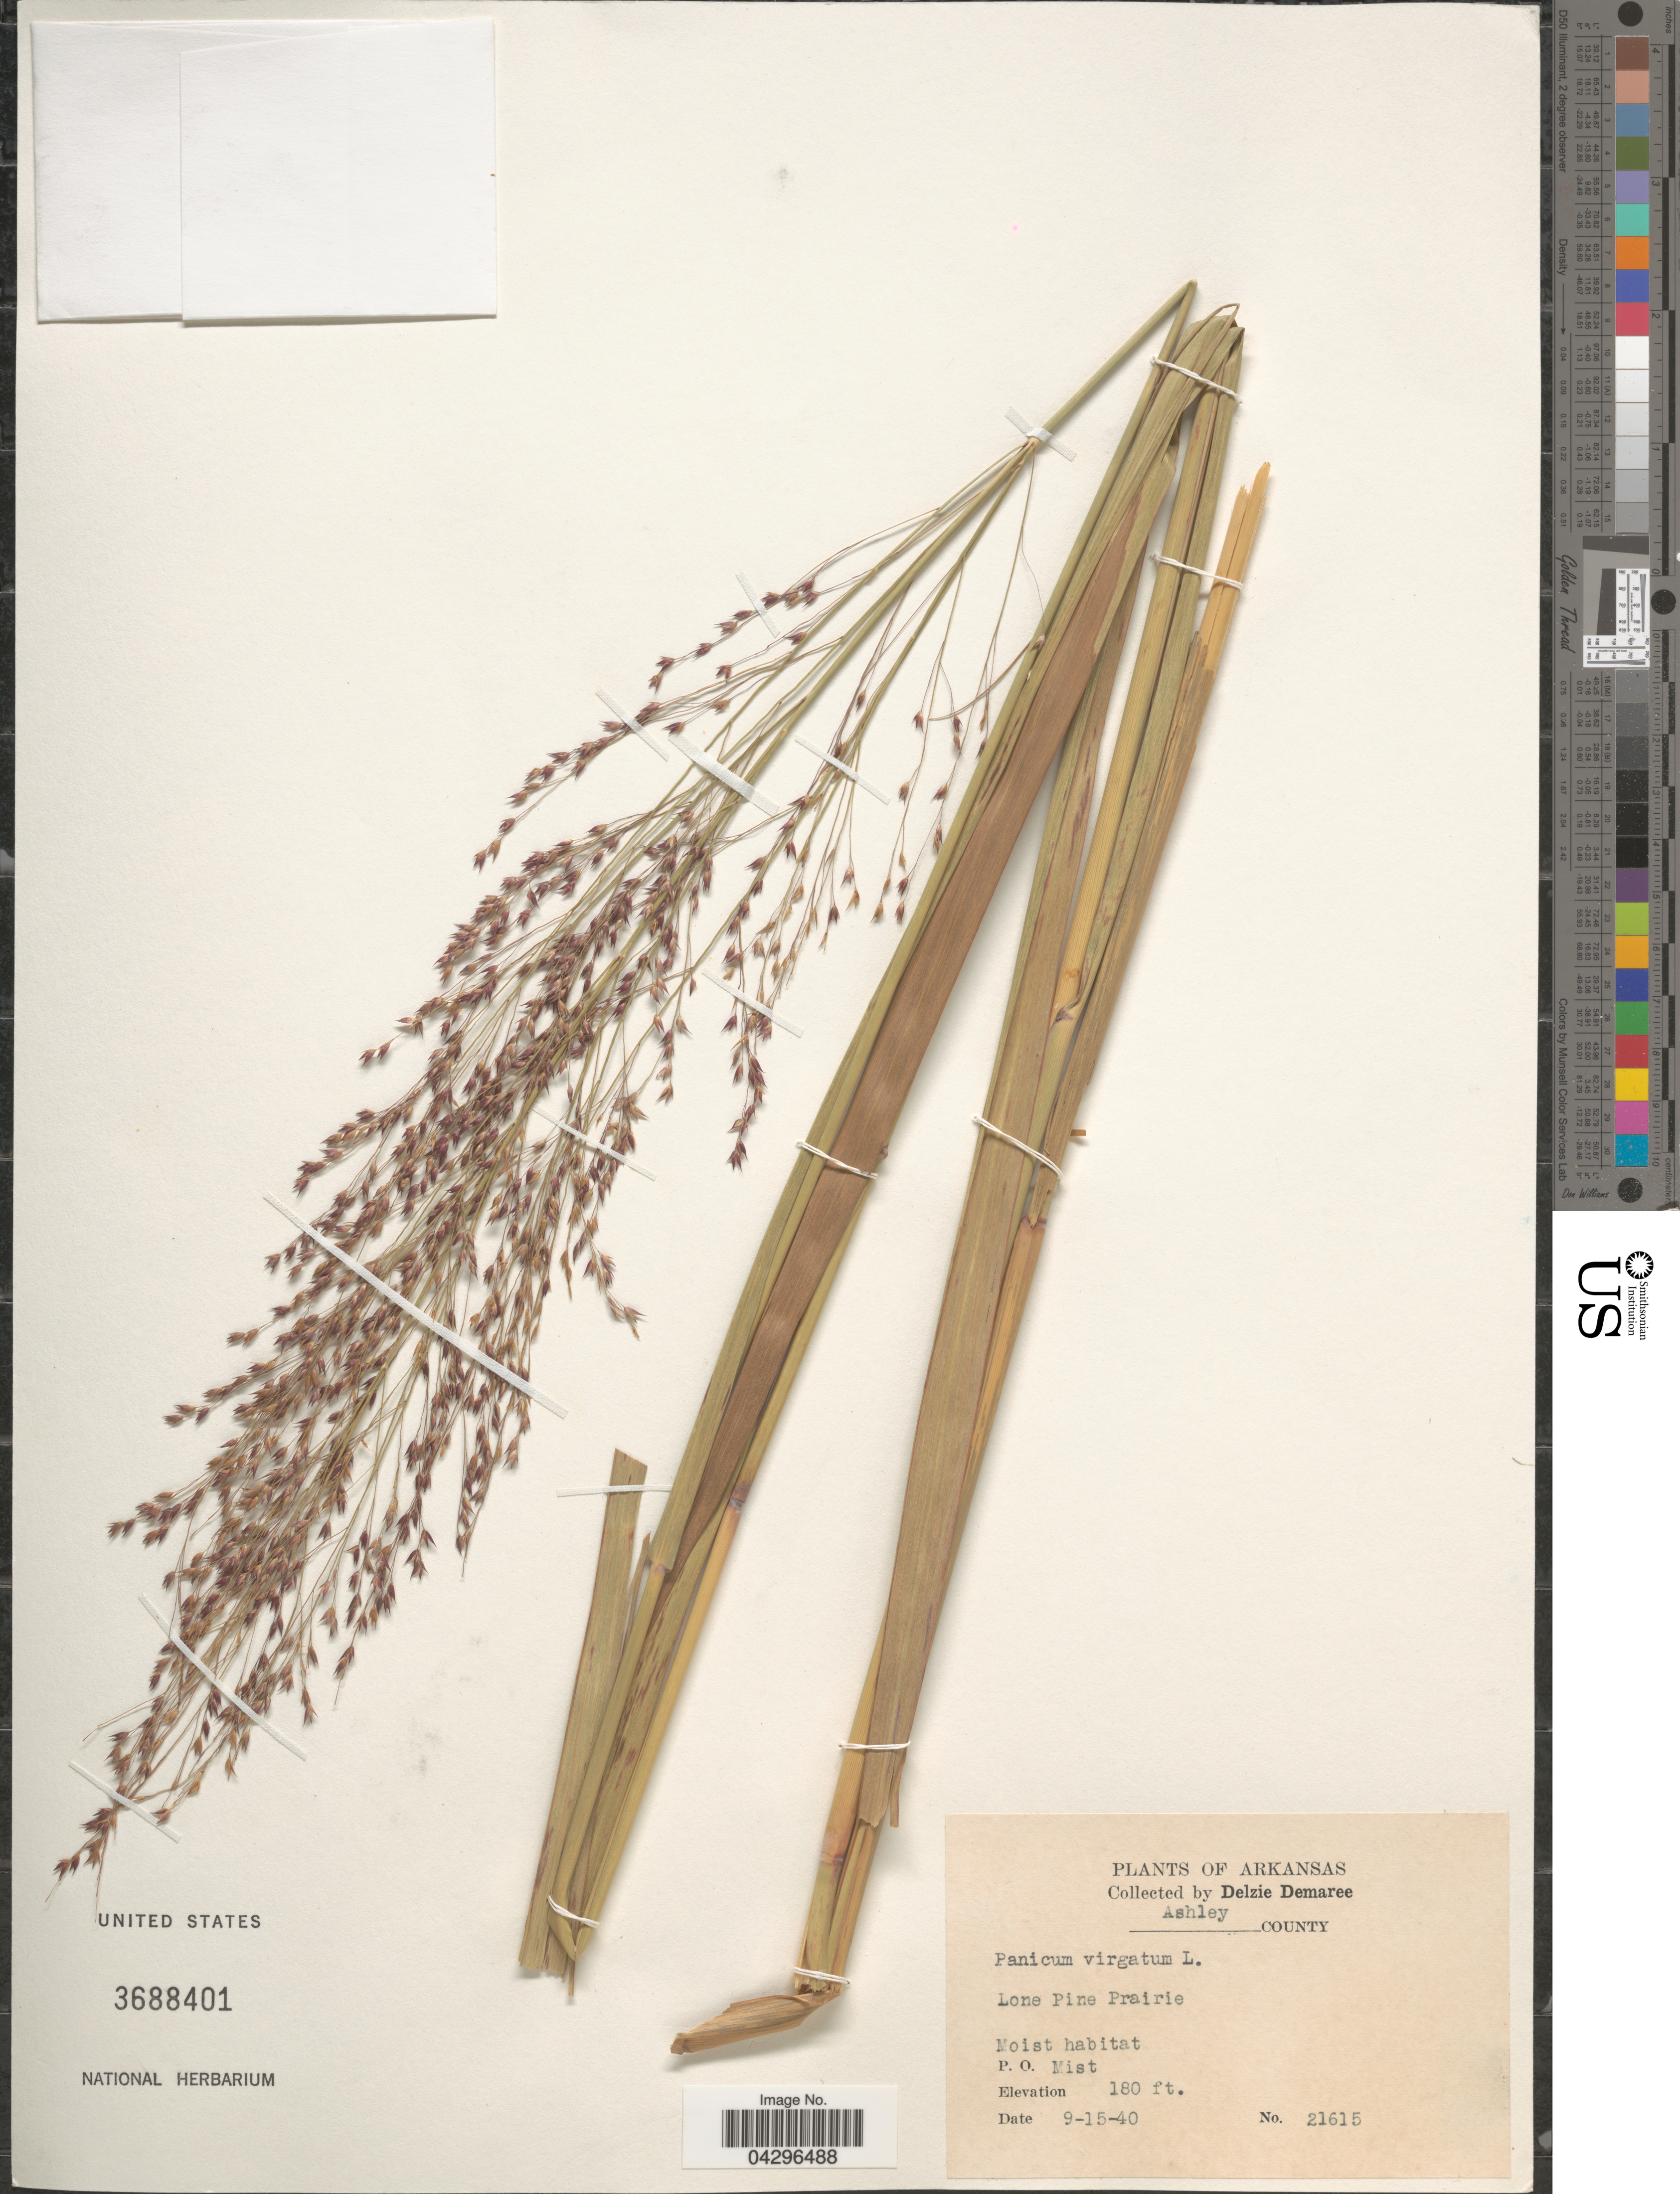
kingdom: Plantae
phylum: Tracheophyta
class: Liliopsida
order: Poales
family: Poaceae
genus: Panicum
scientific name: Panicum virgatum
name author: L.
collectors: D. Demaree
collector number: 21615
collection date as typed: Transcribed d/m/y: 15/9/40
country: United States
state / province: Arkansas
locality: Ashley County. Lone Pine Prairie. Moist habitat. P.O. Mist.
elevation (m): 55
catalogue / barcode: US 3688401